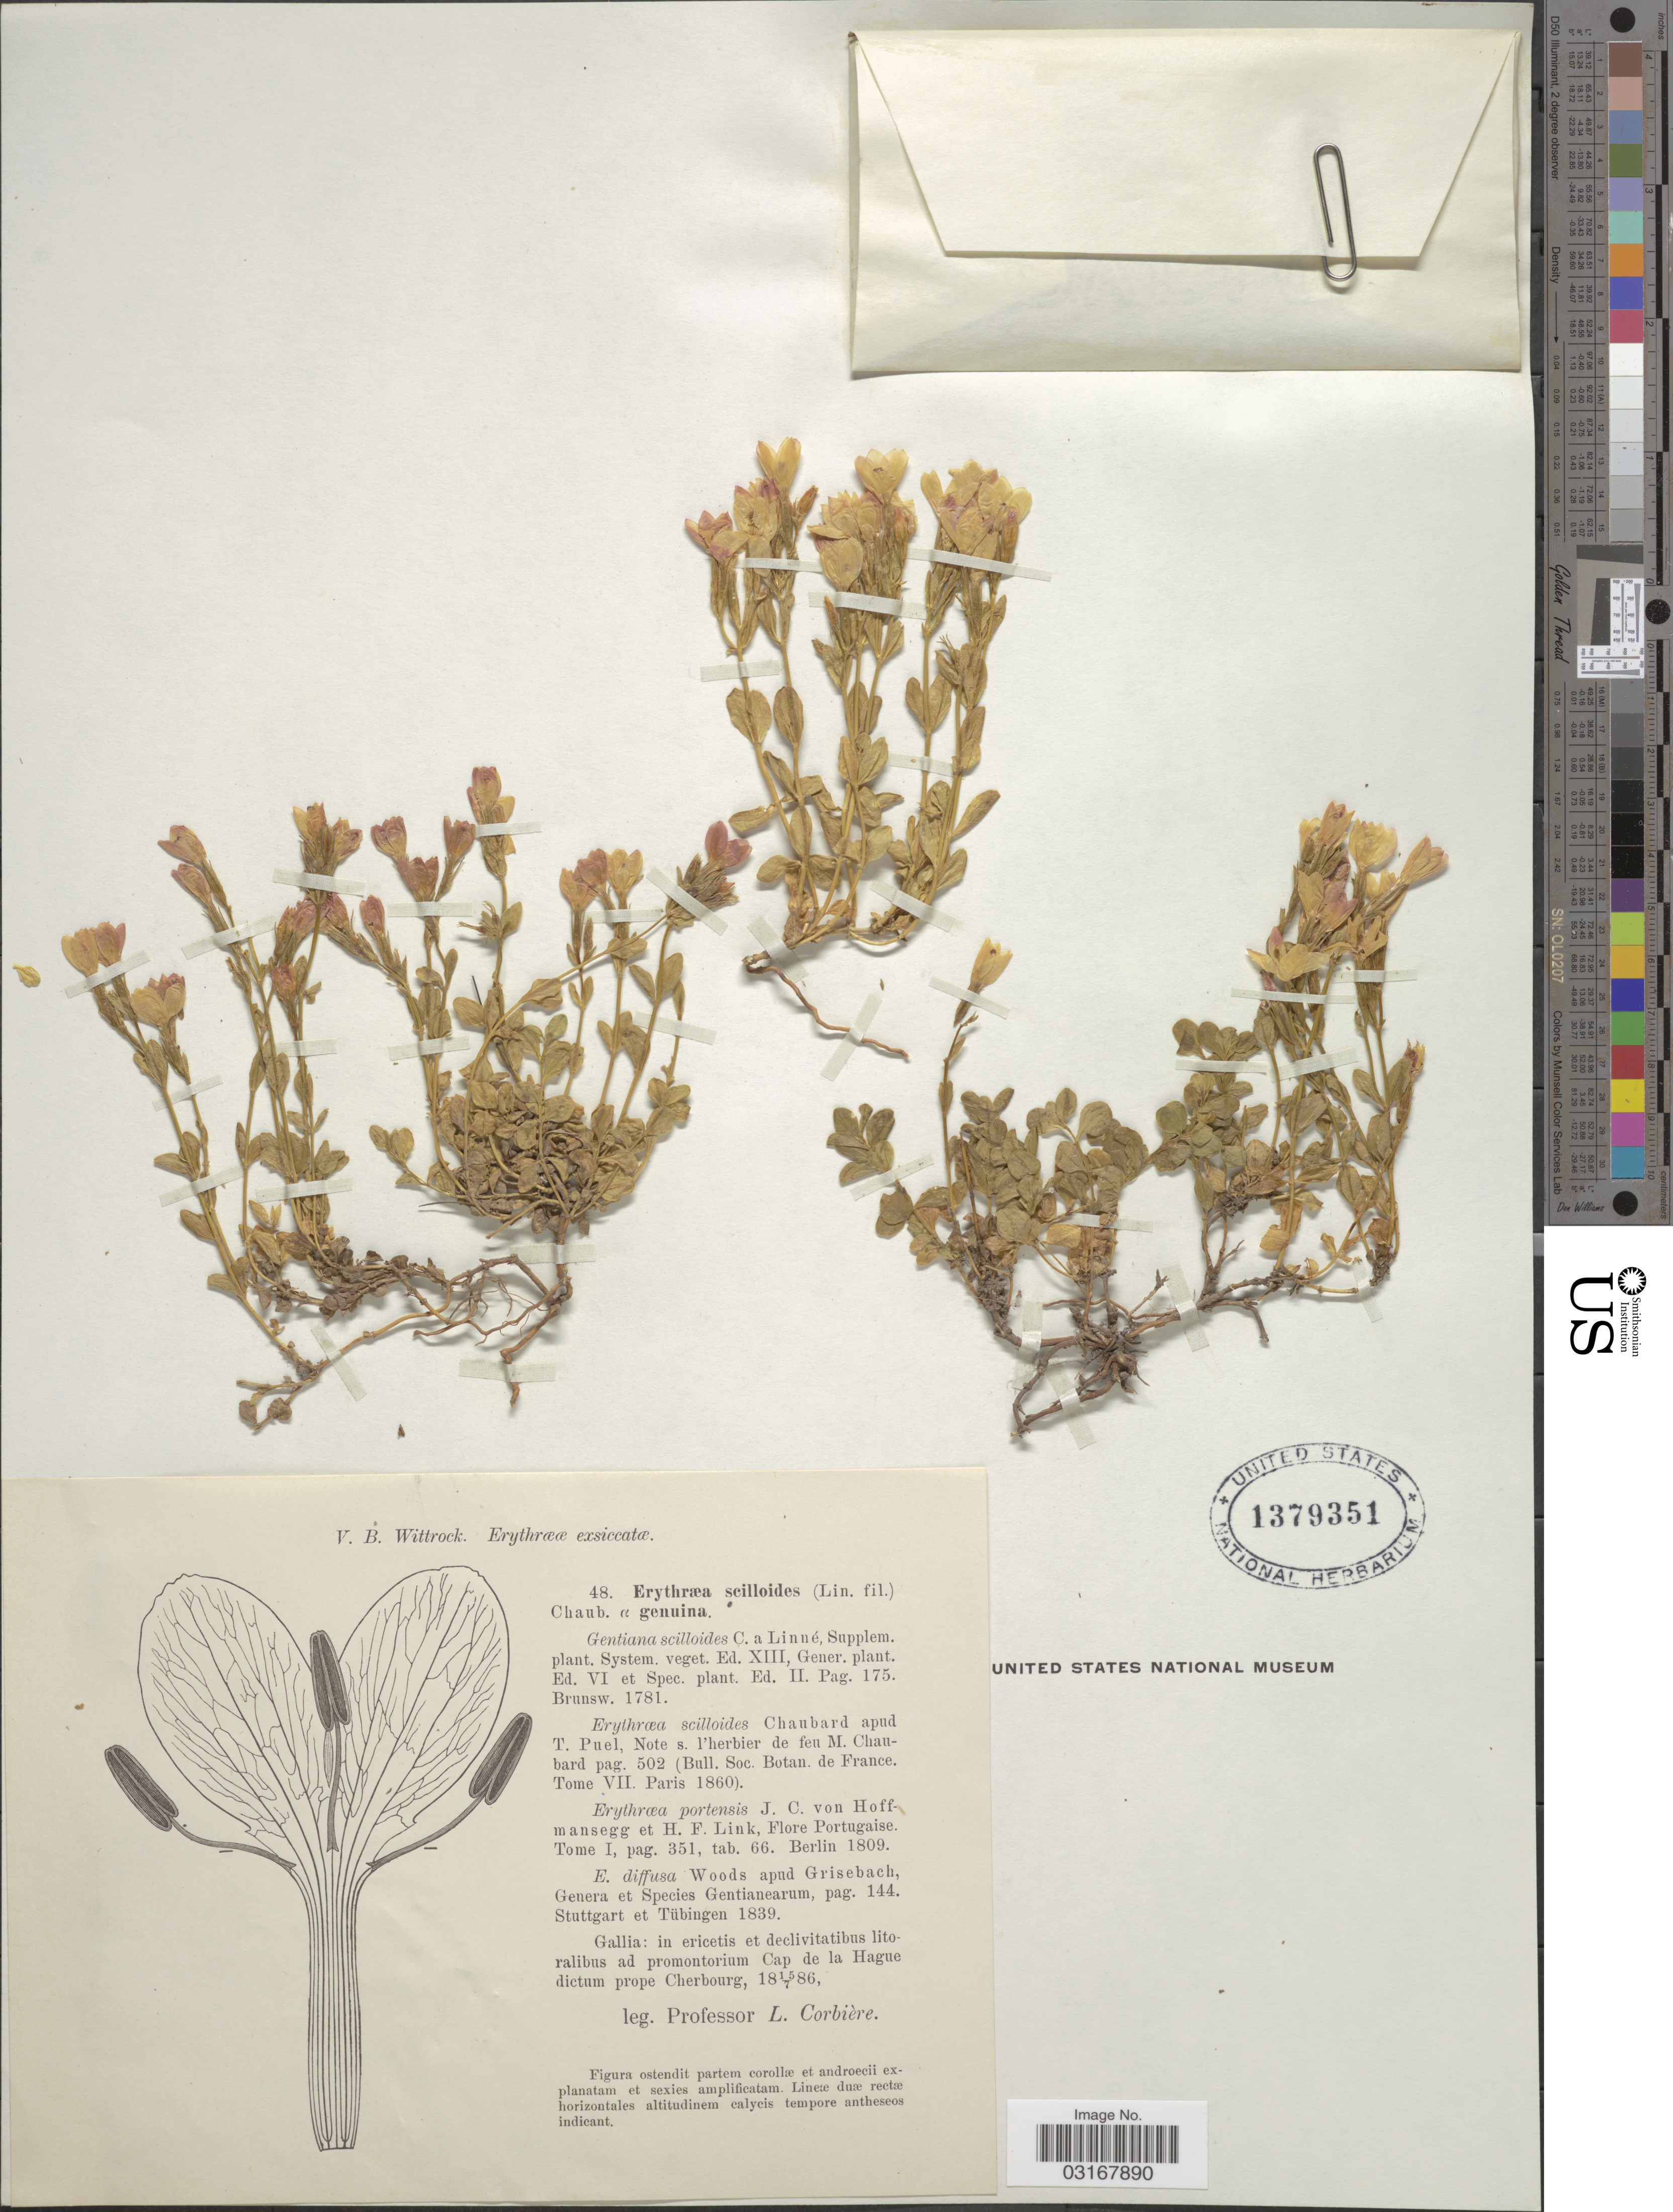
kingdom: Plantae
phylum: Tracheophyta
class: Magnoliopsida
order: Gentianales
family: Gentianaceae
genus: Centaurium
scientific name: Centaurium scilloides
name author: (L. f.) Samp.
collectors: L. Corbière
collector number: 48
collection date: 1856-07-15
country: France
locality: Gallia: in ericetis et declivitatibus litoralibus ad promontorium Cap de la Hague dictum prope Cherbourg.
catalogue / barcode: US 1379351